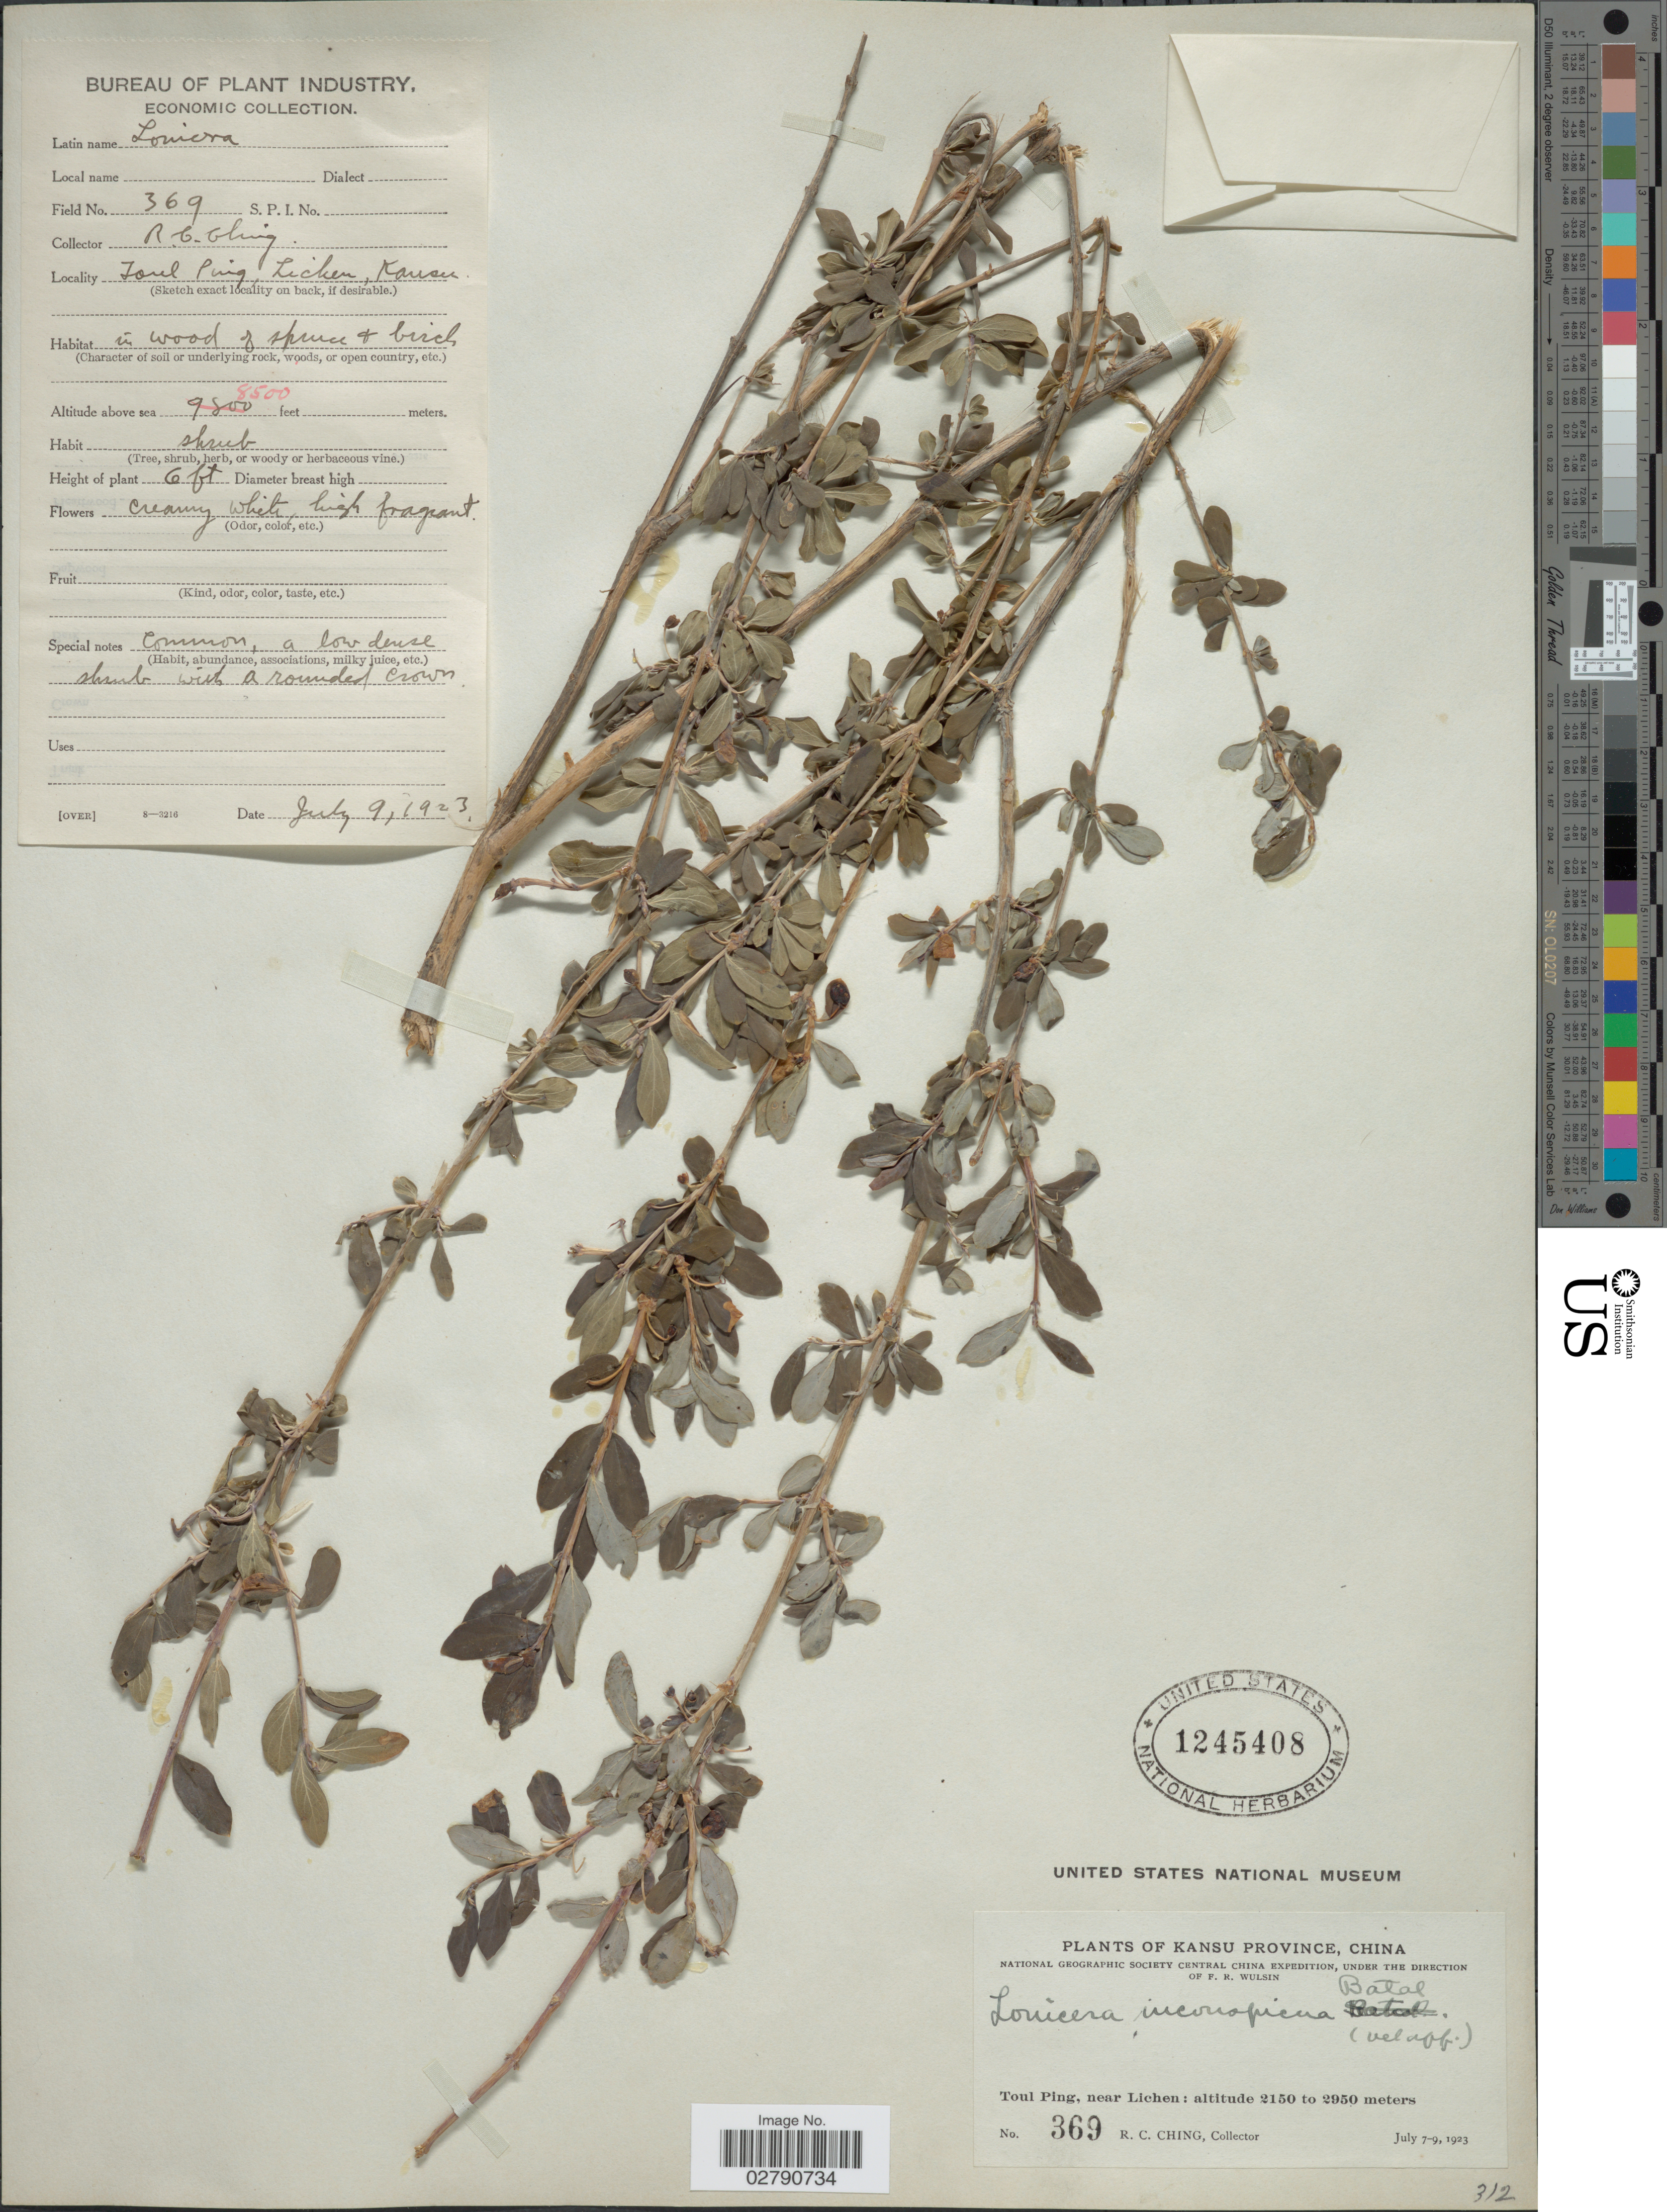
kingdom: Plantae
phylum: Tracheophyta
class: Magnoliopsida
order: Dipsacales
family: Caprifoliaceae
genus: Lonicera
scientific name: Lonicera inconspicua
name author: Batalin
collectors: R. C. Ching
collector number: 369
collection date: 1923-07-09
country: China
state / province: Gansu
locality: Kansu Province. Toul Ping, near Lichen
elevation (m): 2591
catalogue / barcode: US 1245408